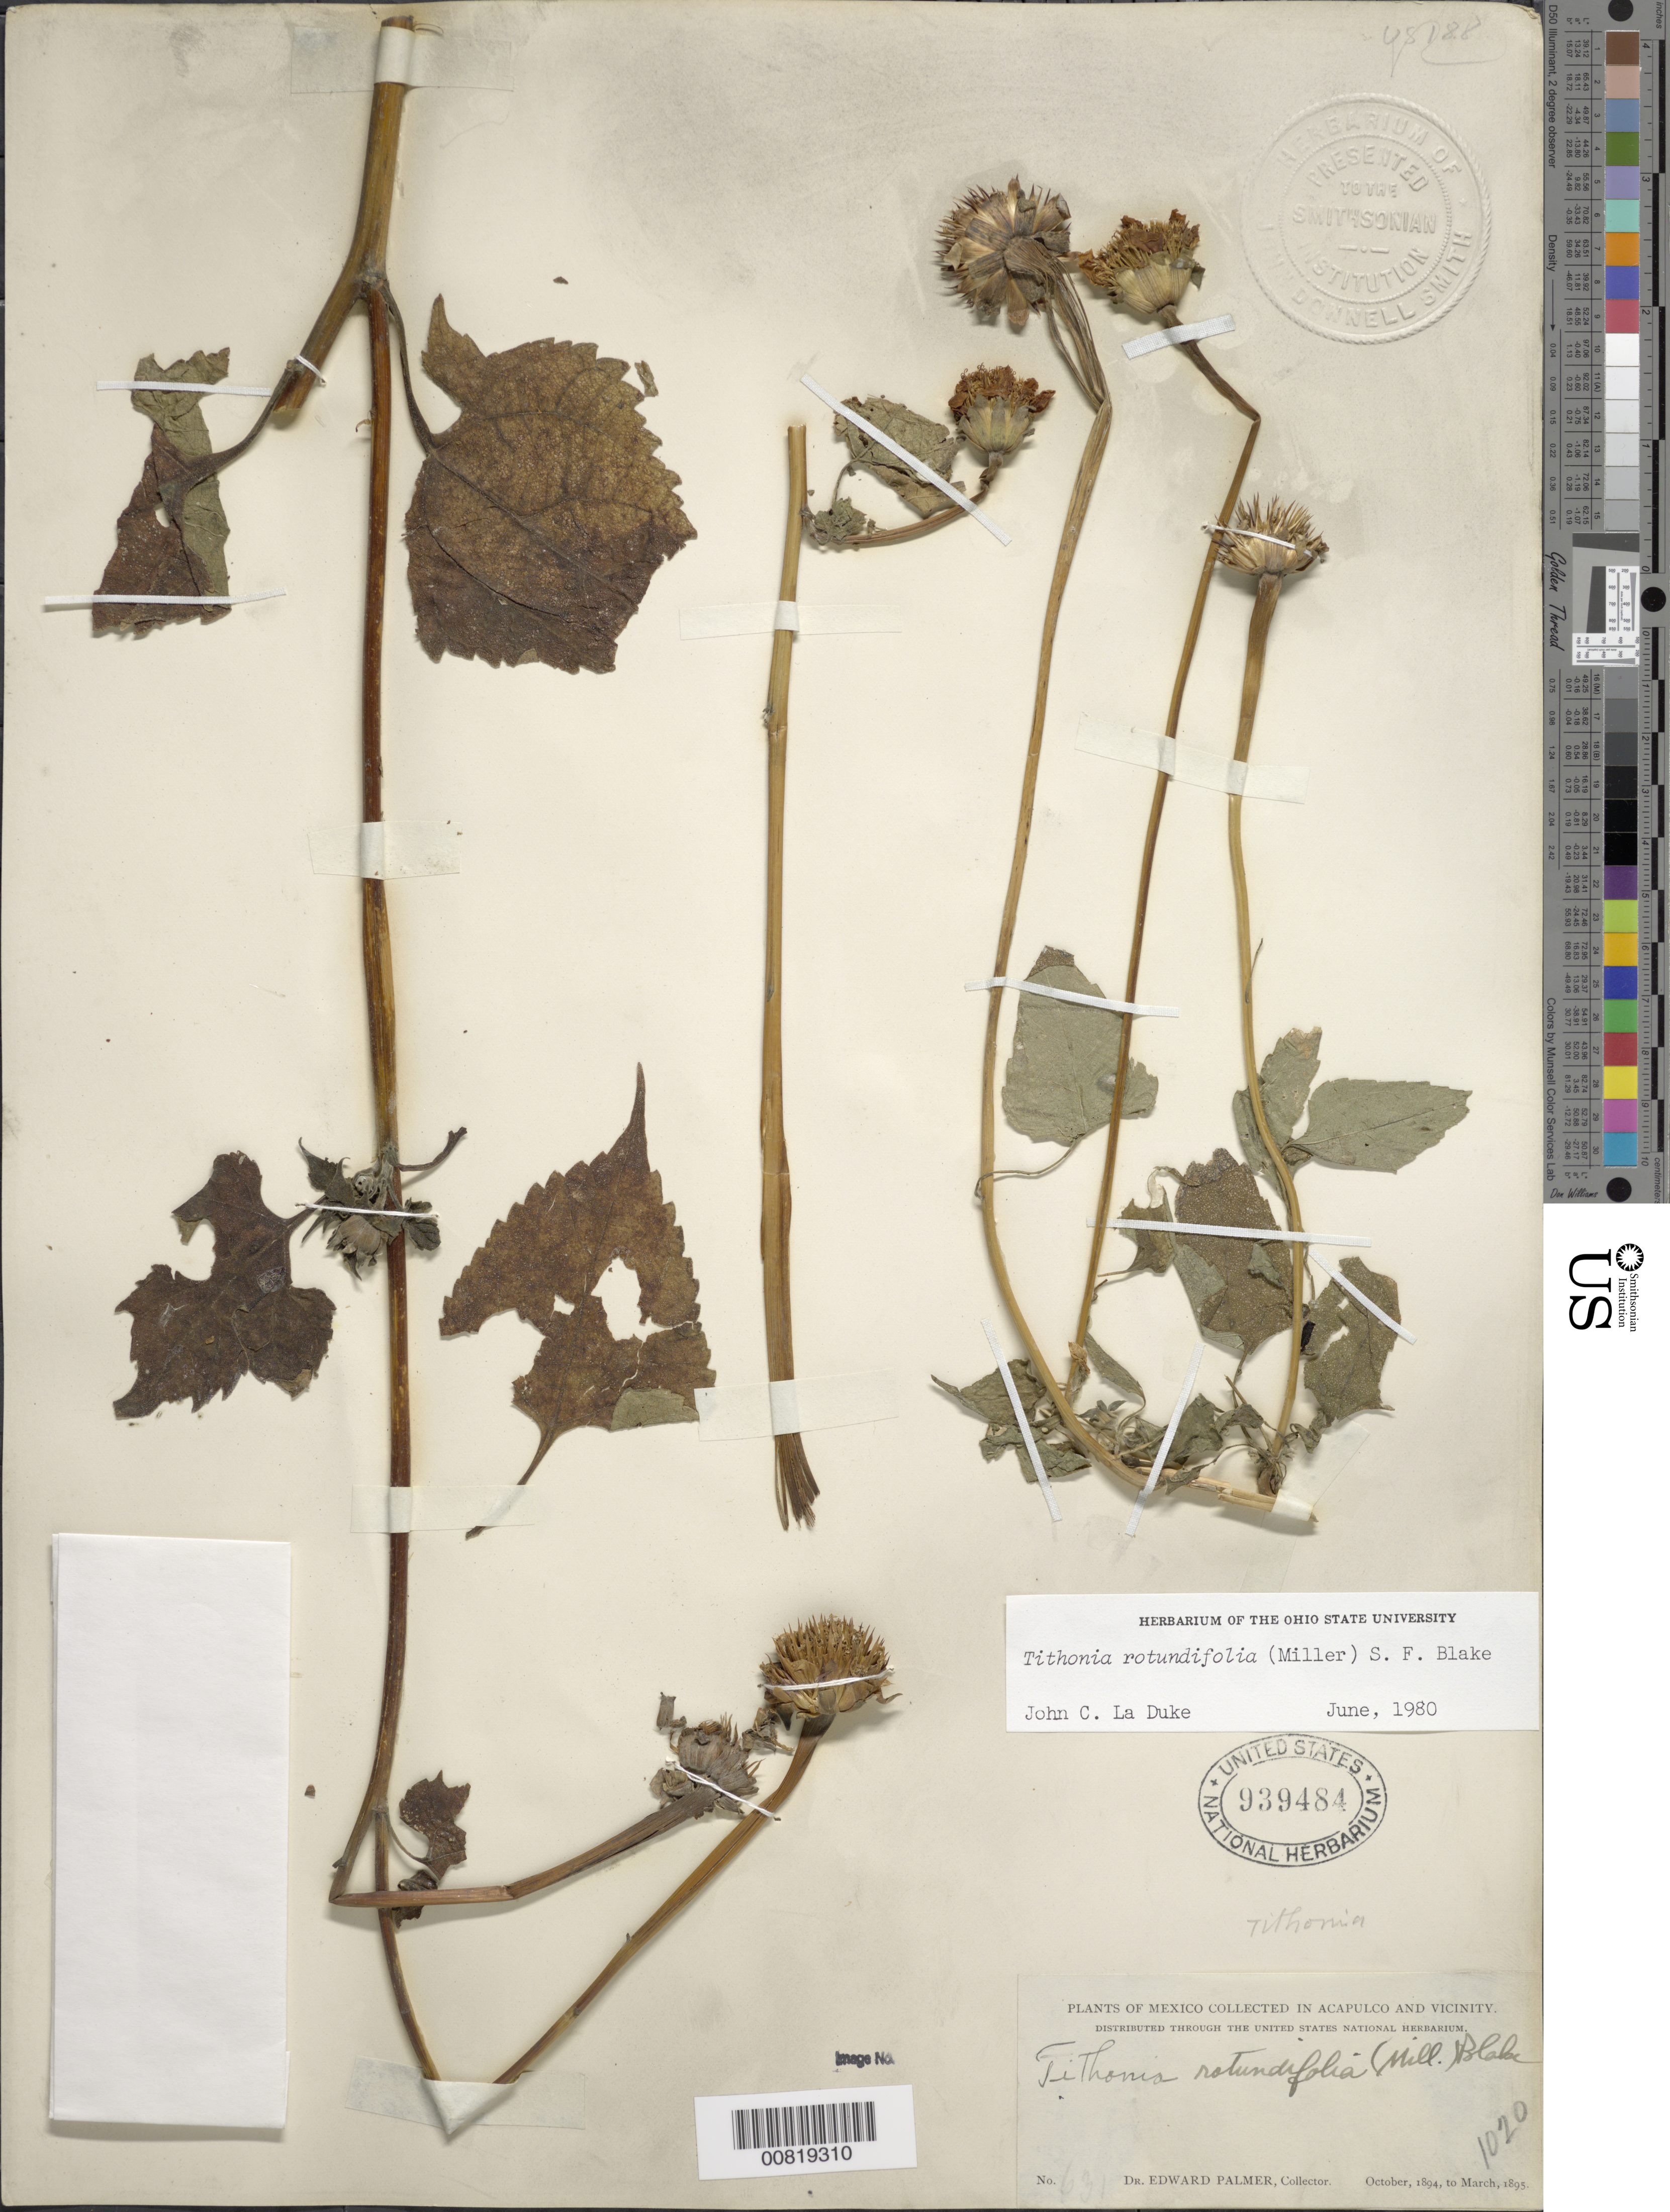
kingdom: Plantae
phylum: Tracheophyta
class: Magnoliopsida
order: Asterales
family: Asteraceae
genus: Tithonia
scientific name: Tithonia rotundifolia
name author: (Mill.) S.F. Blake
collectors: E. Palmer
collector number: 631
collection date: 1894-10/1895-03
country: Mexico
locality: In Acapulco and Vicinity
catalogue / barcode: US 939484